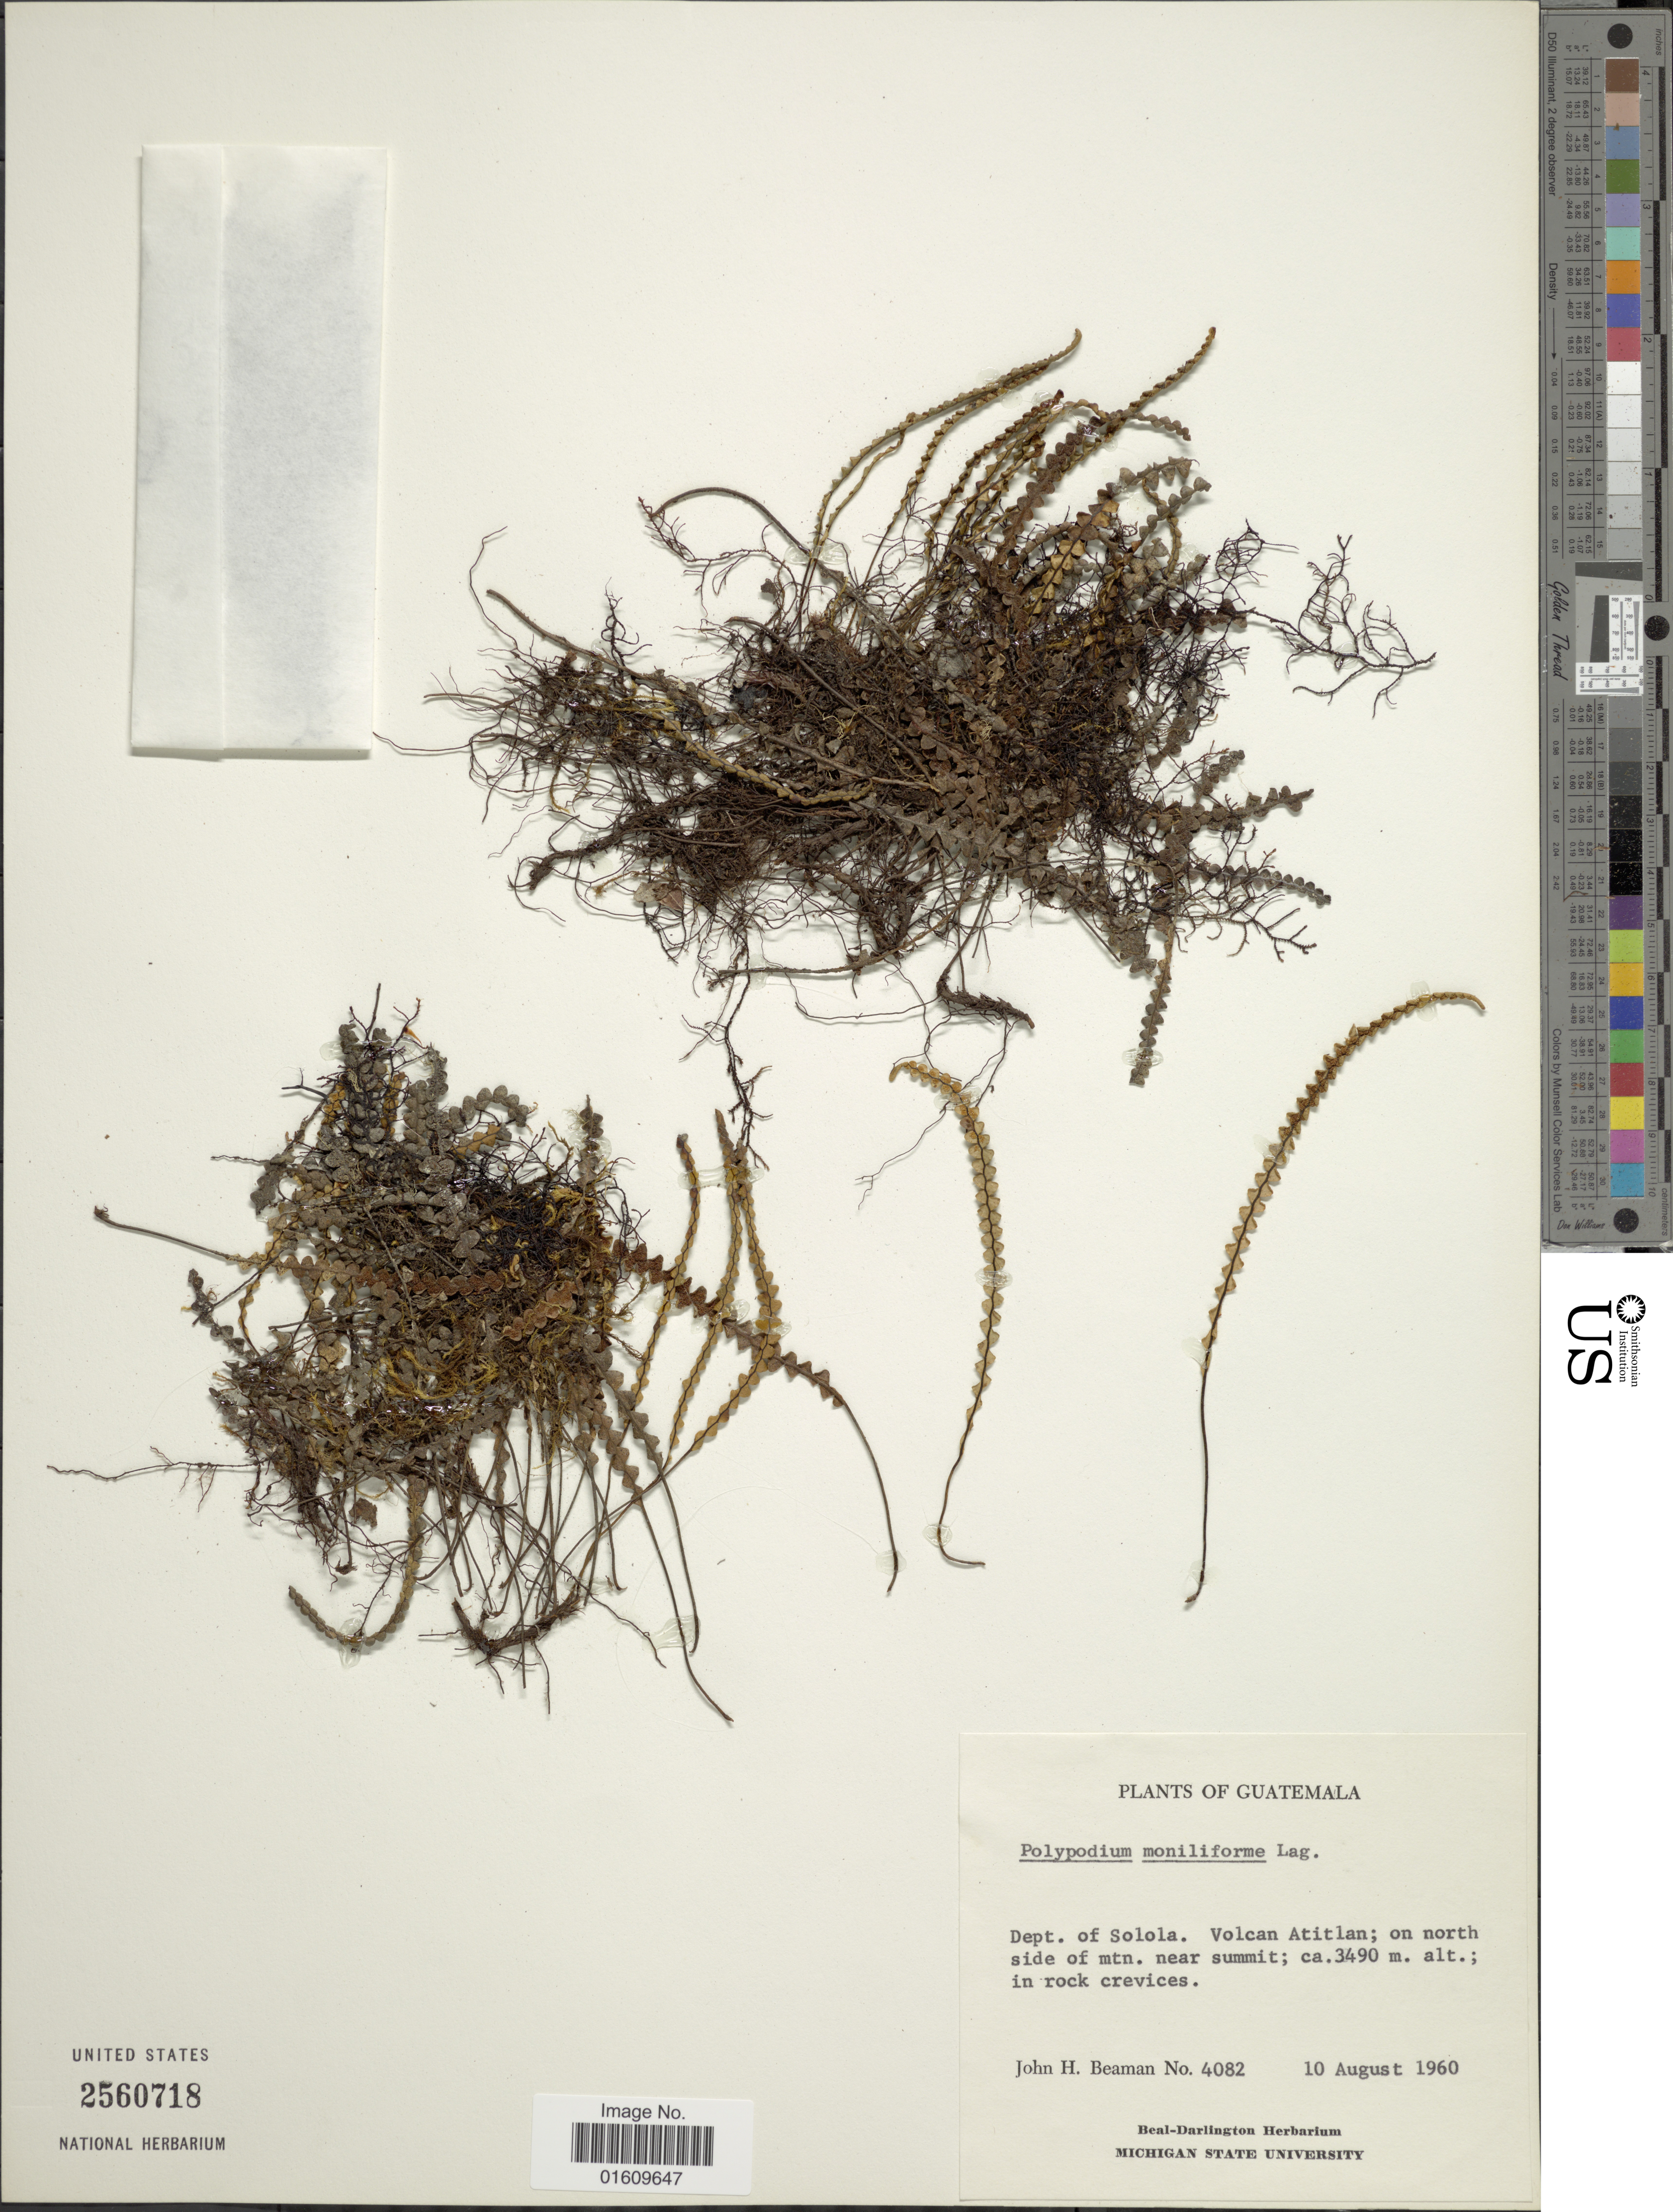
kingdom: Plantae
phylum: Tracheophyta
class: Polypodiopsida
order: Polypodiales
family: Polypodiaceae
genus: Melpomene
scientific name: Melpomene moniliformis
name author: (Lag. ex Sw.) A.R. Sm. & R.C. Moran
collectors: J. H. Beaman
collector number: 4082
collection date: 1960-08-10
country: Guatemala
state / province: Sololá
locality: Dept. of Solola, Volcan Atitlan, on north side of mtn. near summit.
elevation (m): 3490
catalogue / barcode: US 2560718